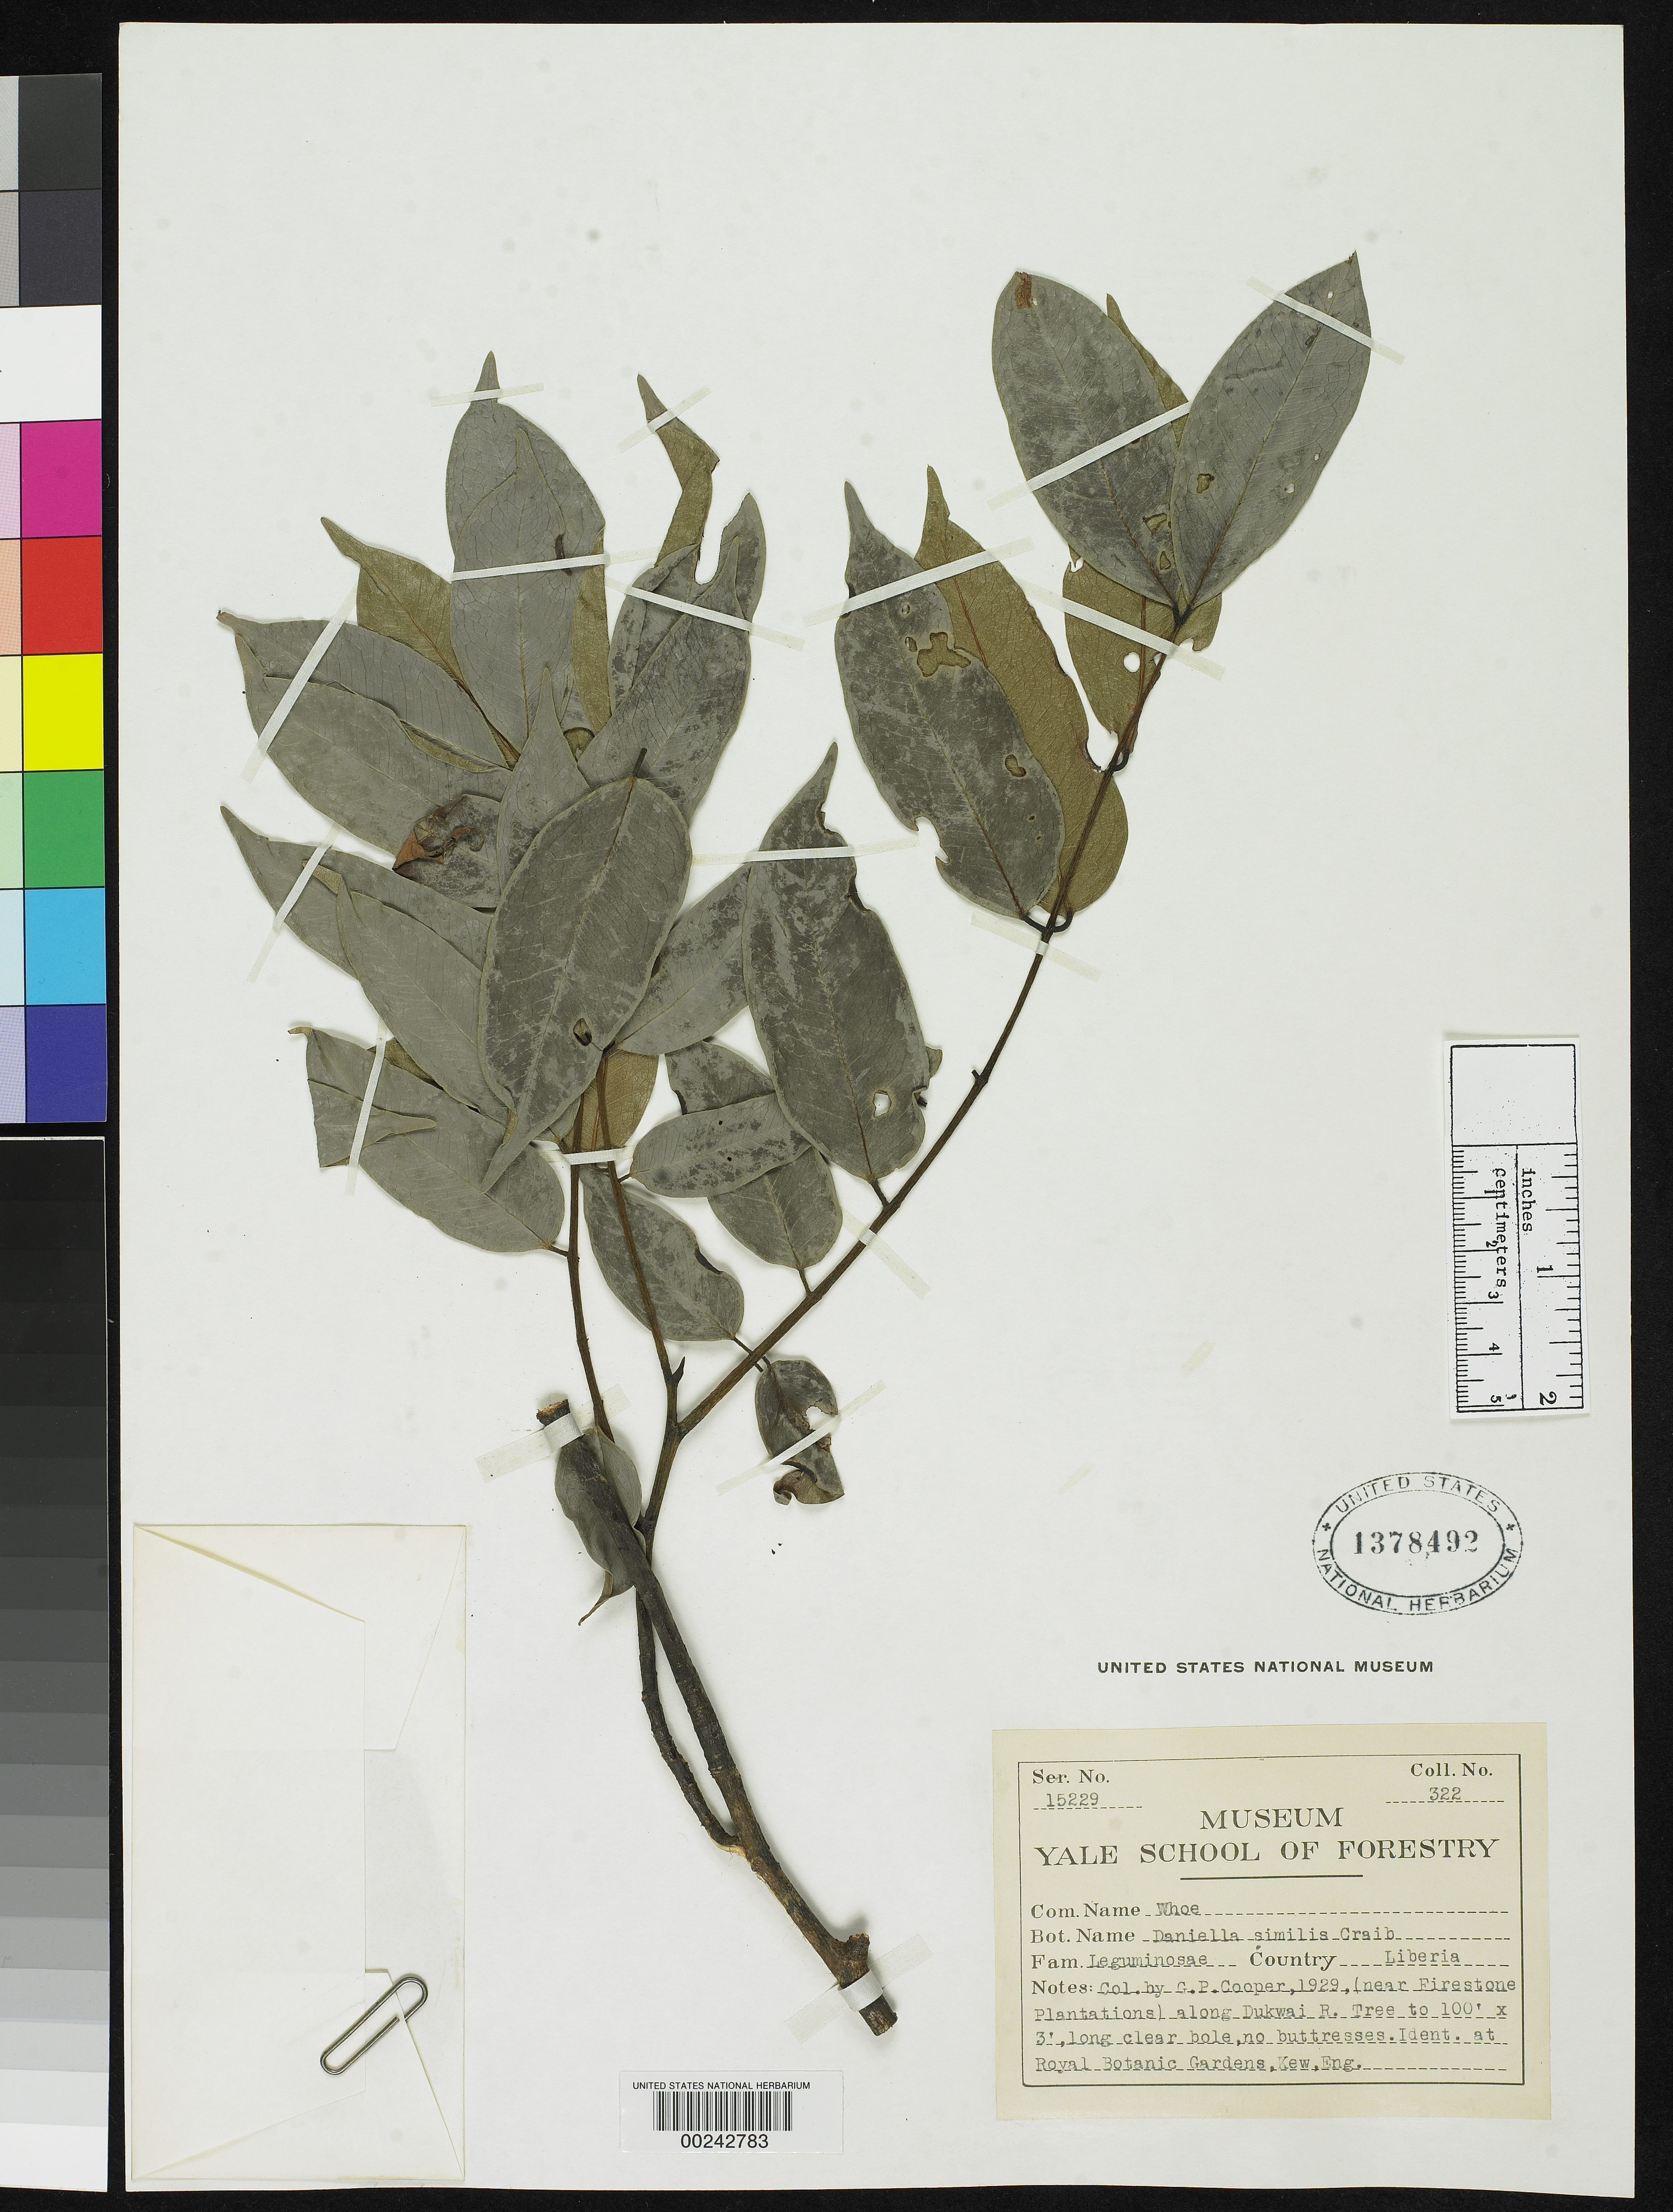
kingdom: Plantae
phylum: Tracheophyta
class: Magnoliopsida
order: Fabales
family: Fabaceae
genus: Daniellia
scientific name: Daniellia similis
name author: Craib ex Holland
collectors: G. Cooper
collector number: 322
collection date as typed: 1929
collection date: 1929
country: Liberia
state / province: Margibi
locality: Near Firestone Plantations along Dukwai River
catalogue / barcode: US 1378492